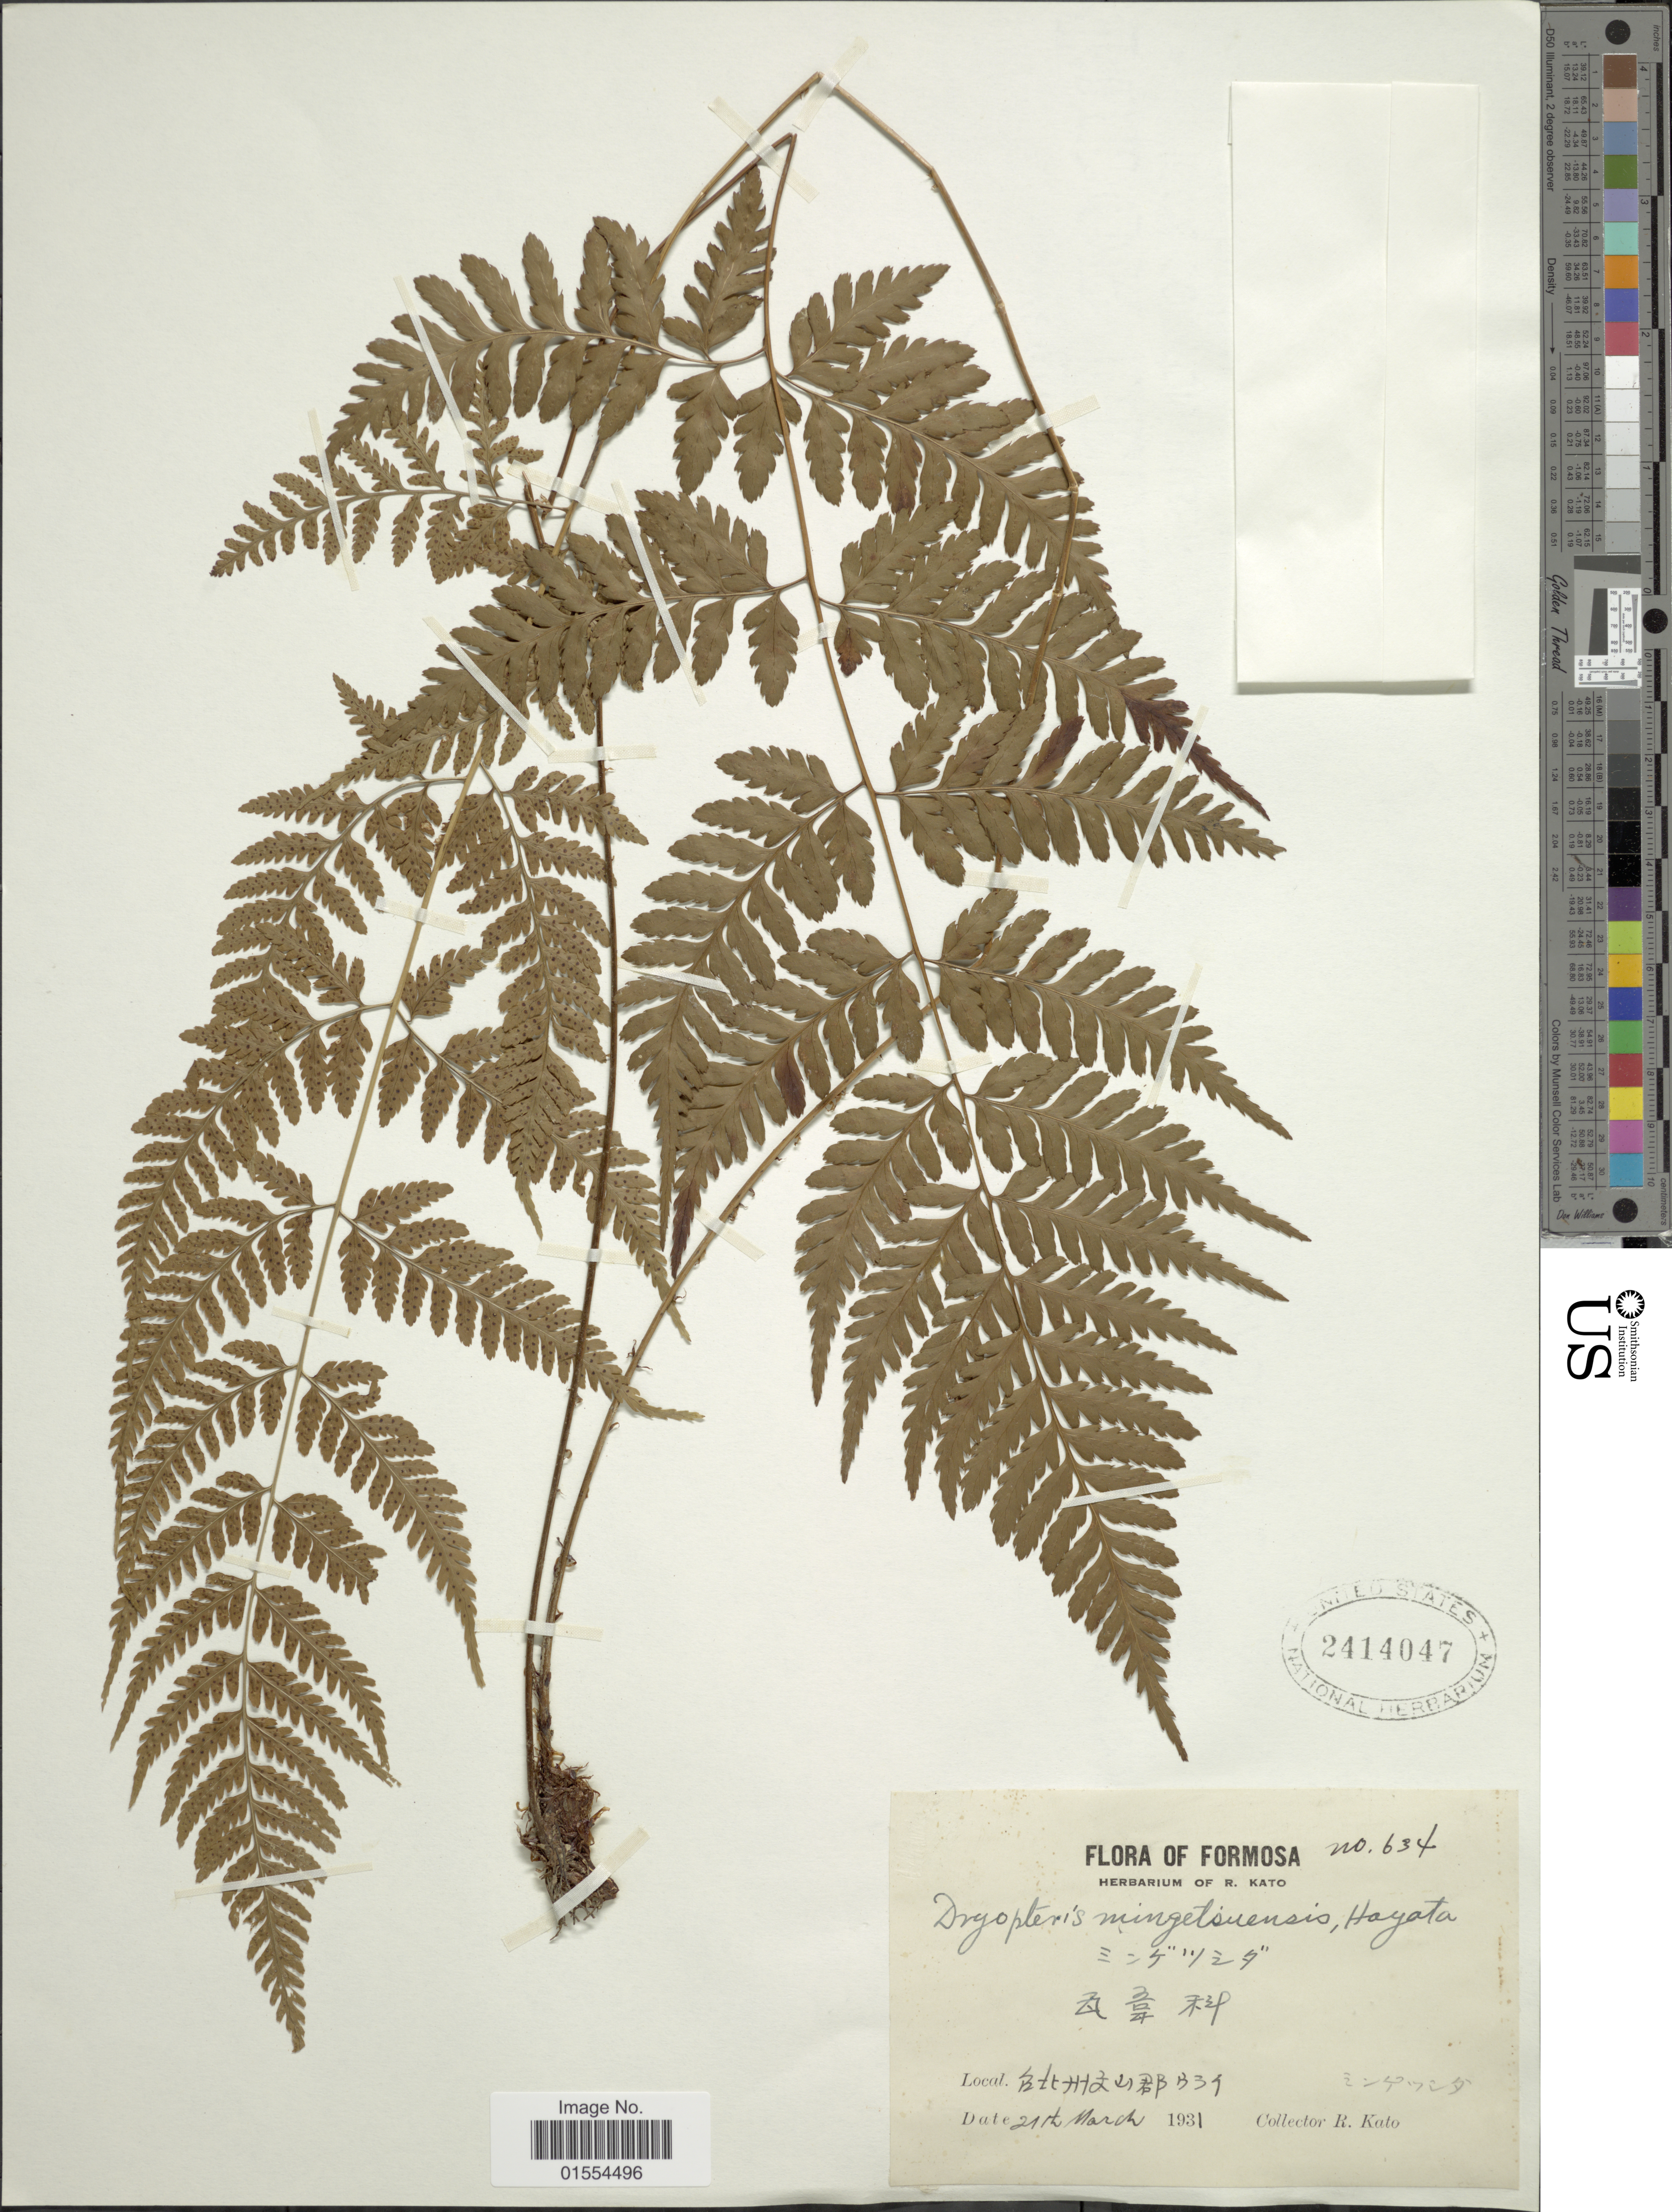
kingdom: Plantae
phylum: Tracheophyta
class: Polypodiopsida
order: Polypodiales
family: Dryopteridaceae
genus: Dryopteris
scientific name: Dryopteris mingetsuensis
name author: Hayata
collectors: R. Kato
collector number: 634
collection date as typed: Syowa 6 nen. 3 gt, 21 nt. (Japanese Emperor Date)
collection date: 1931-03-21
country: Taiwan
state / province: Taipei City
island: Taiwan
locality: Taipei (Taihoku shū/ Bunsan Gun- during the time under Japanese colonial rule)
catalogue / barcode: US 2414047